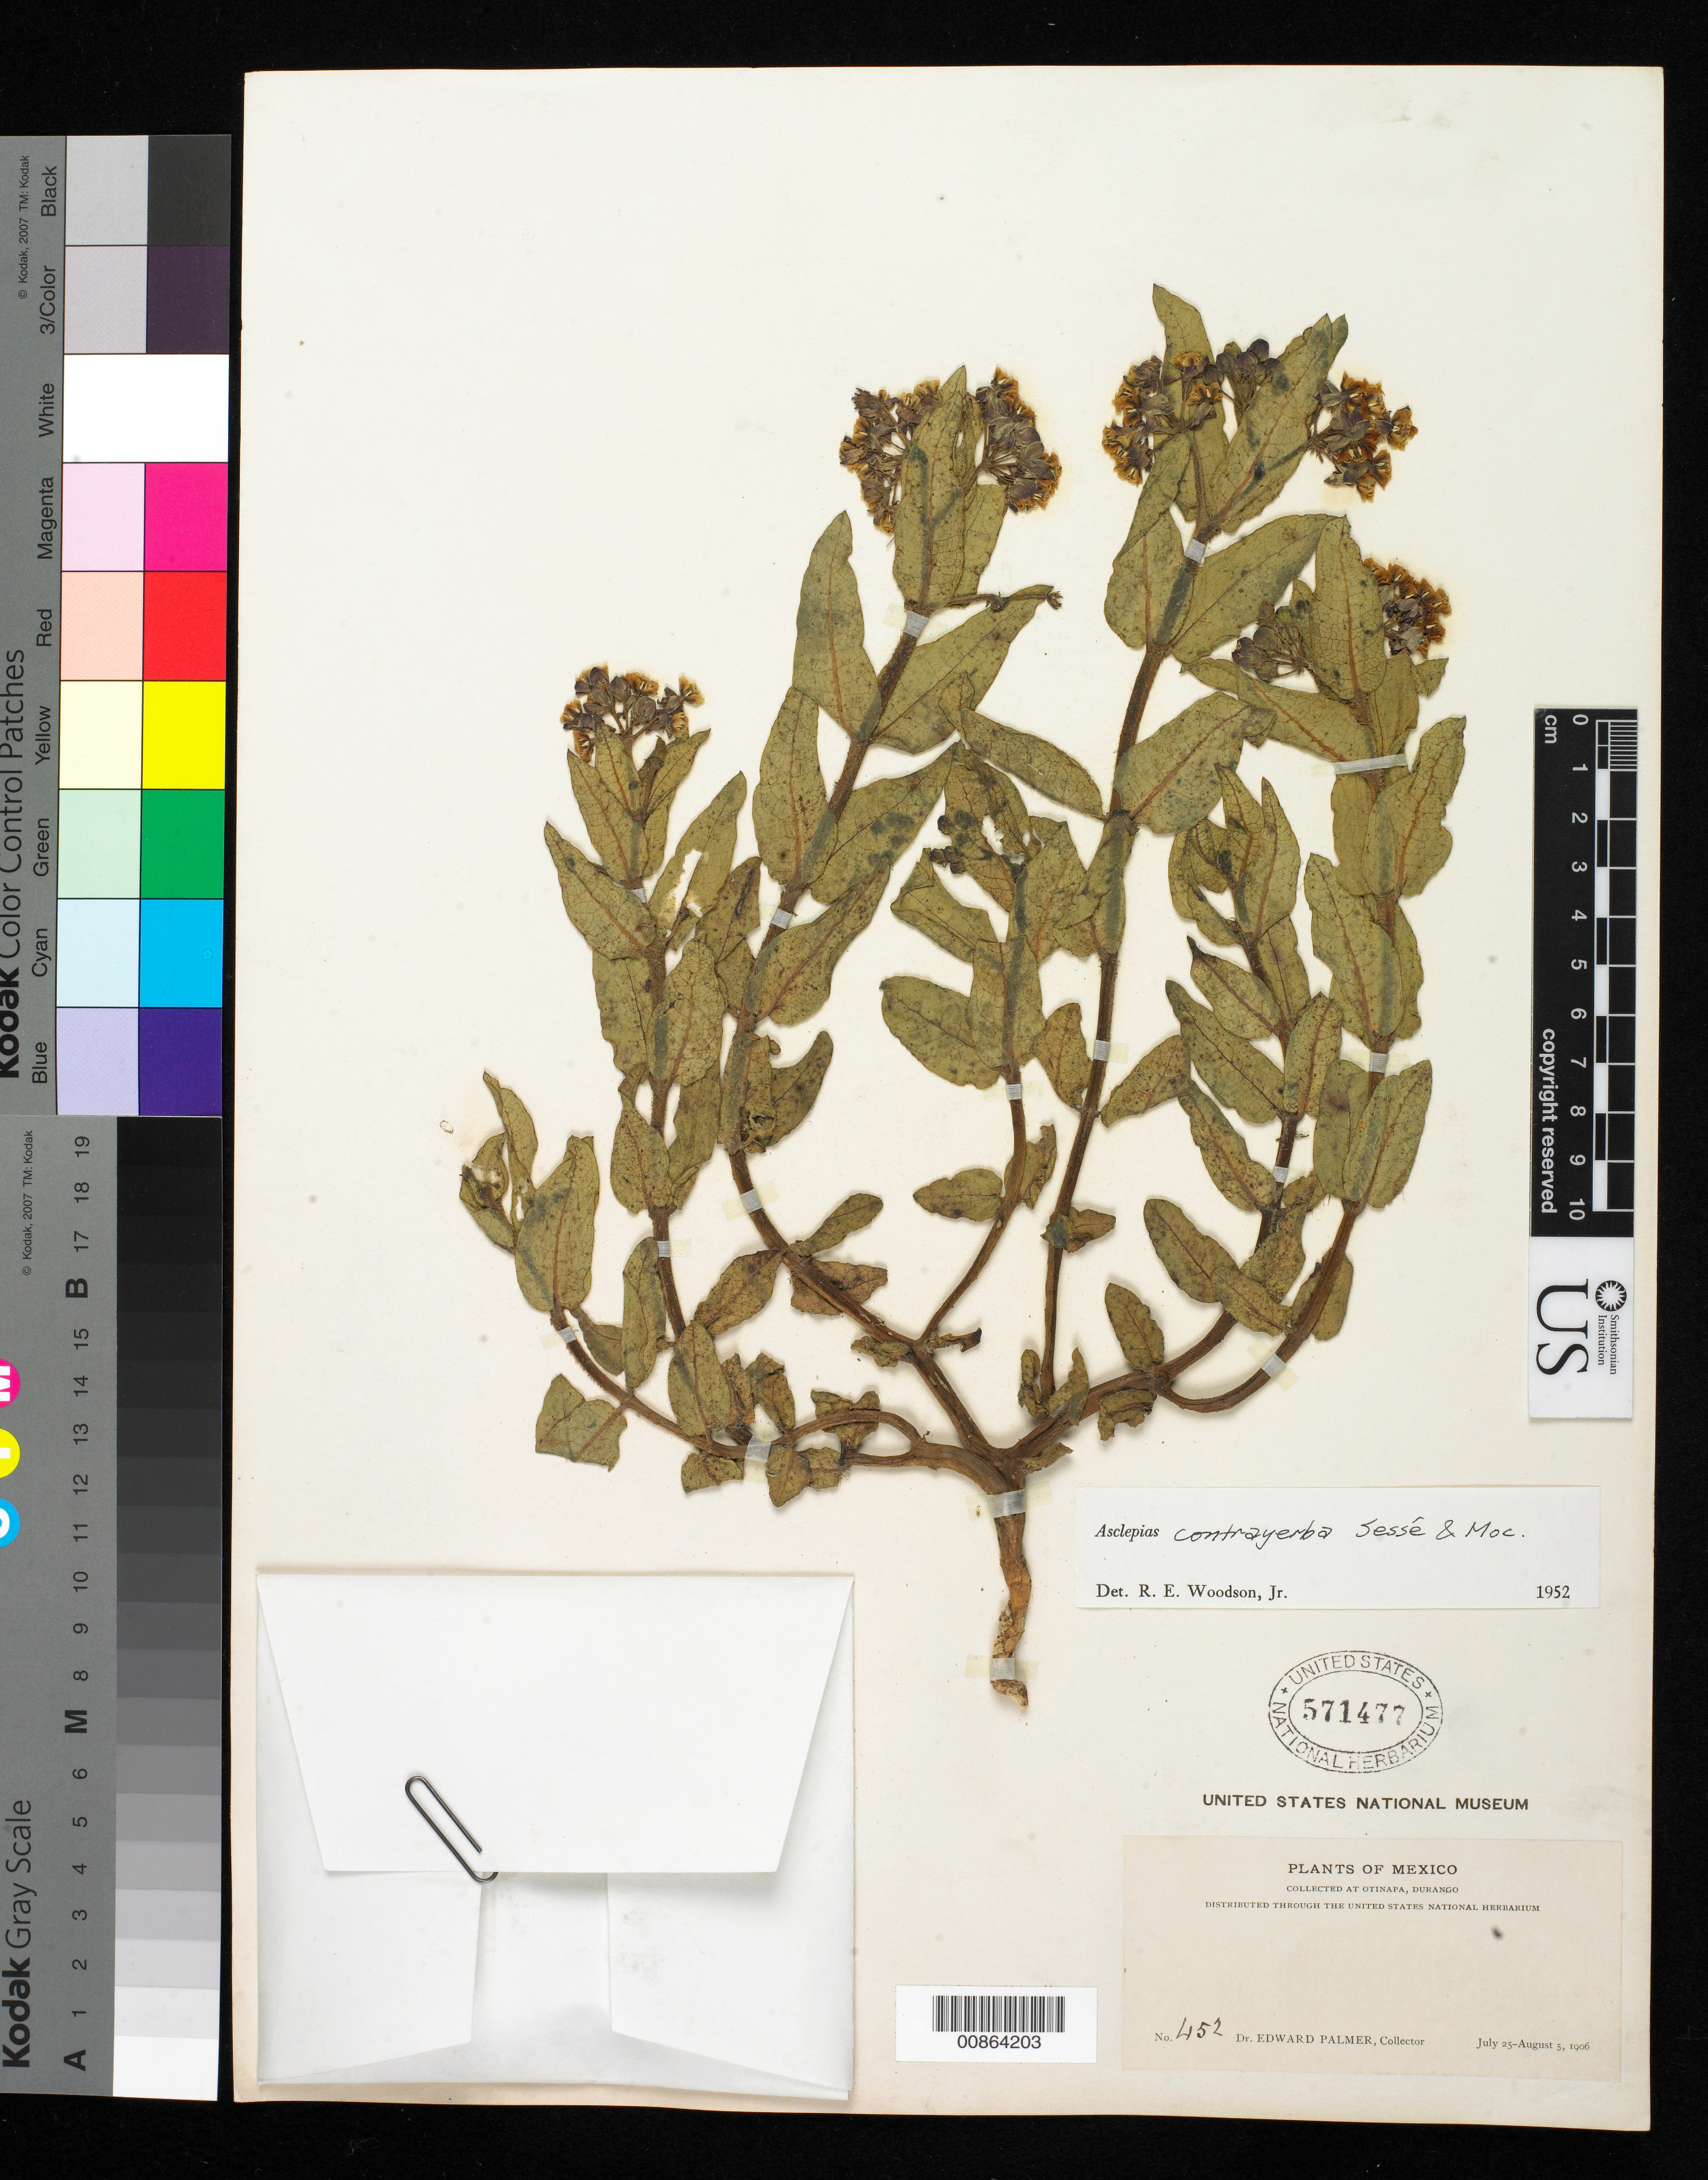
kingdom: Plantae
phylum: Tracheophyta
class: Magnoliopsida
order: Gentianales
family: Apocynaceae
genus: Asclepias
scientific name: Asclepias contrayerba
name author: Sessé & Moc.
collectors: E. Palmer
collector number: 452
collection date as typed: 25 Jul 1906 to 05 Aug 1906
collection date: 1906-07-25/1906-08-05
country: Mexico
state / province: Durango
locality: Otinapa, Durango.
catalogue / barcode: US 571477